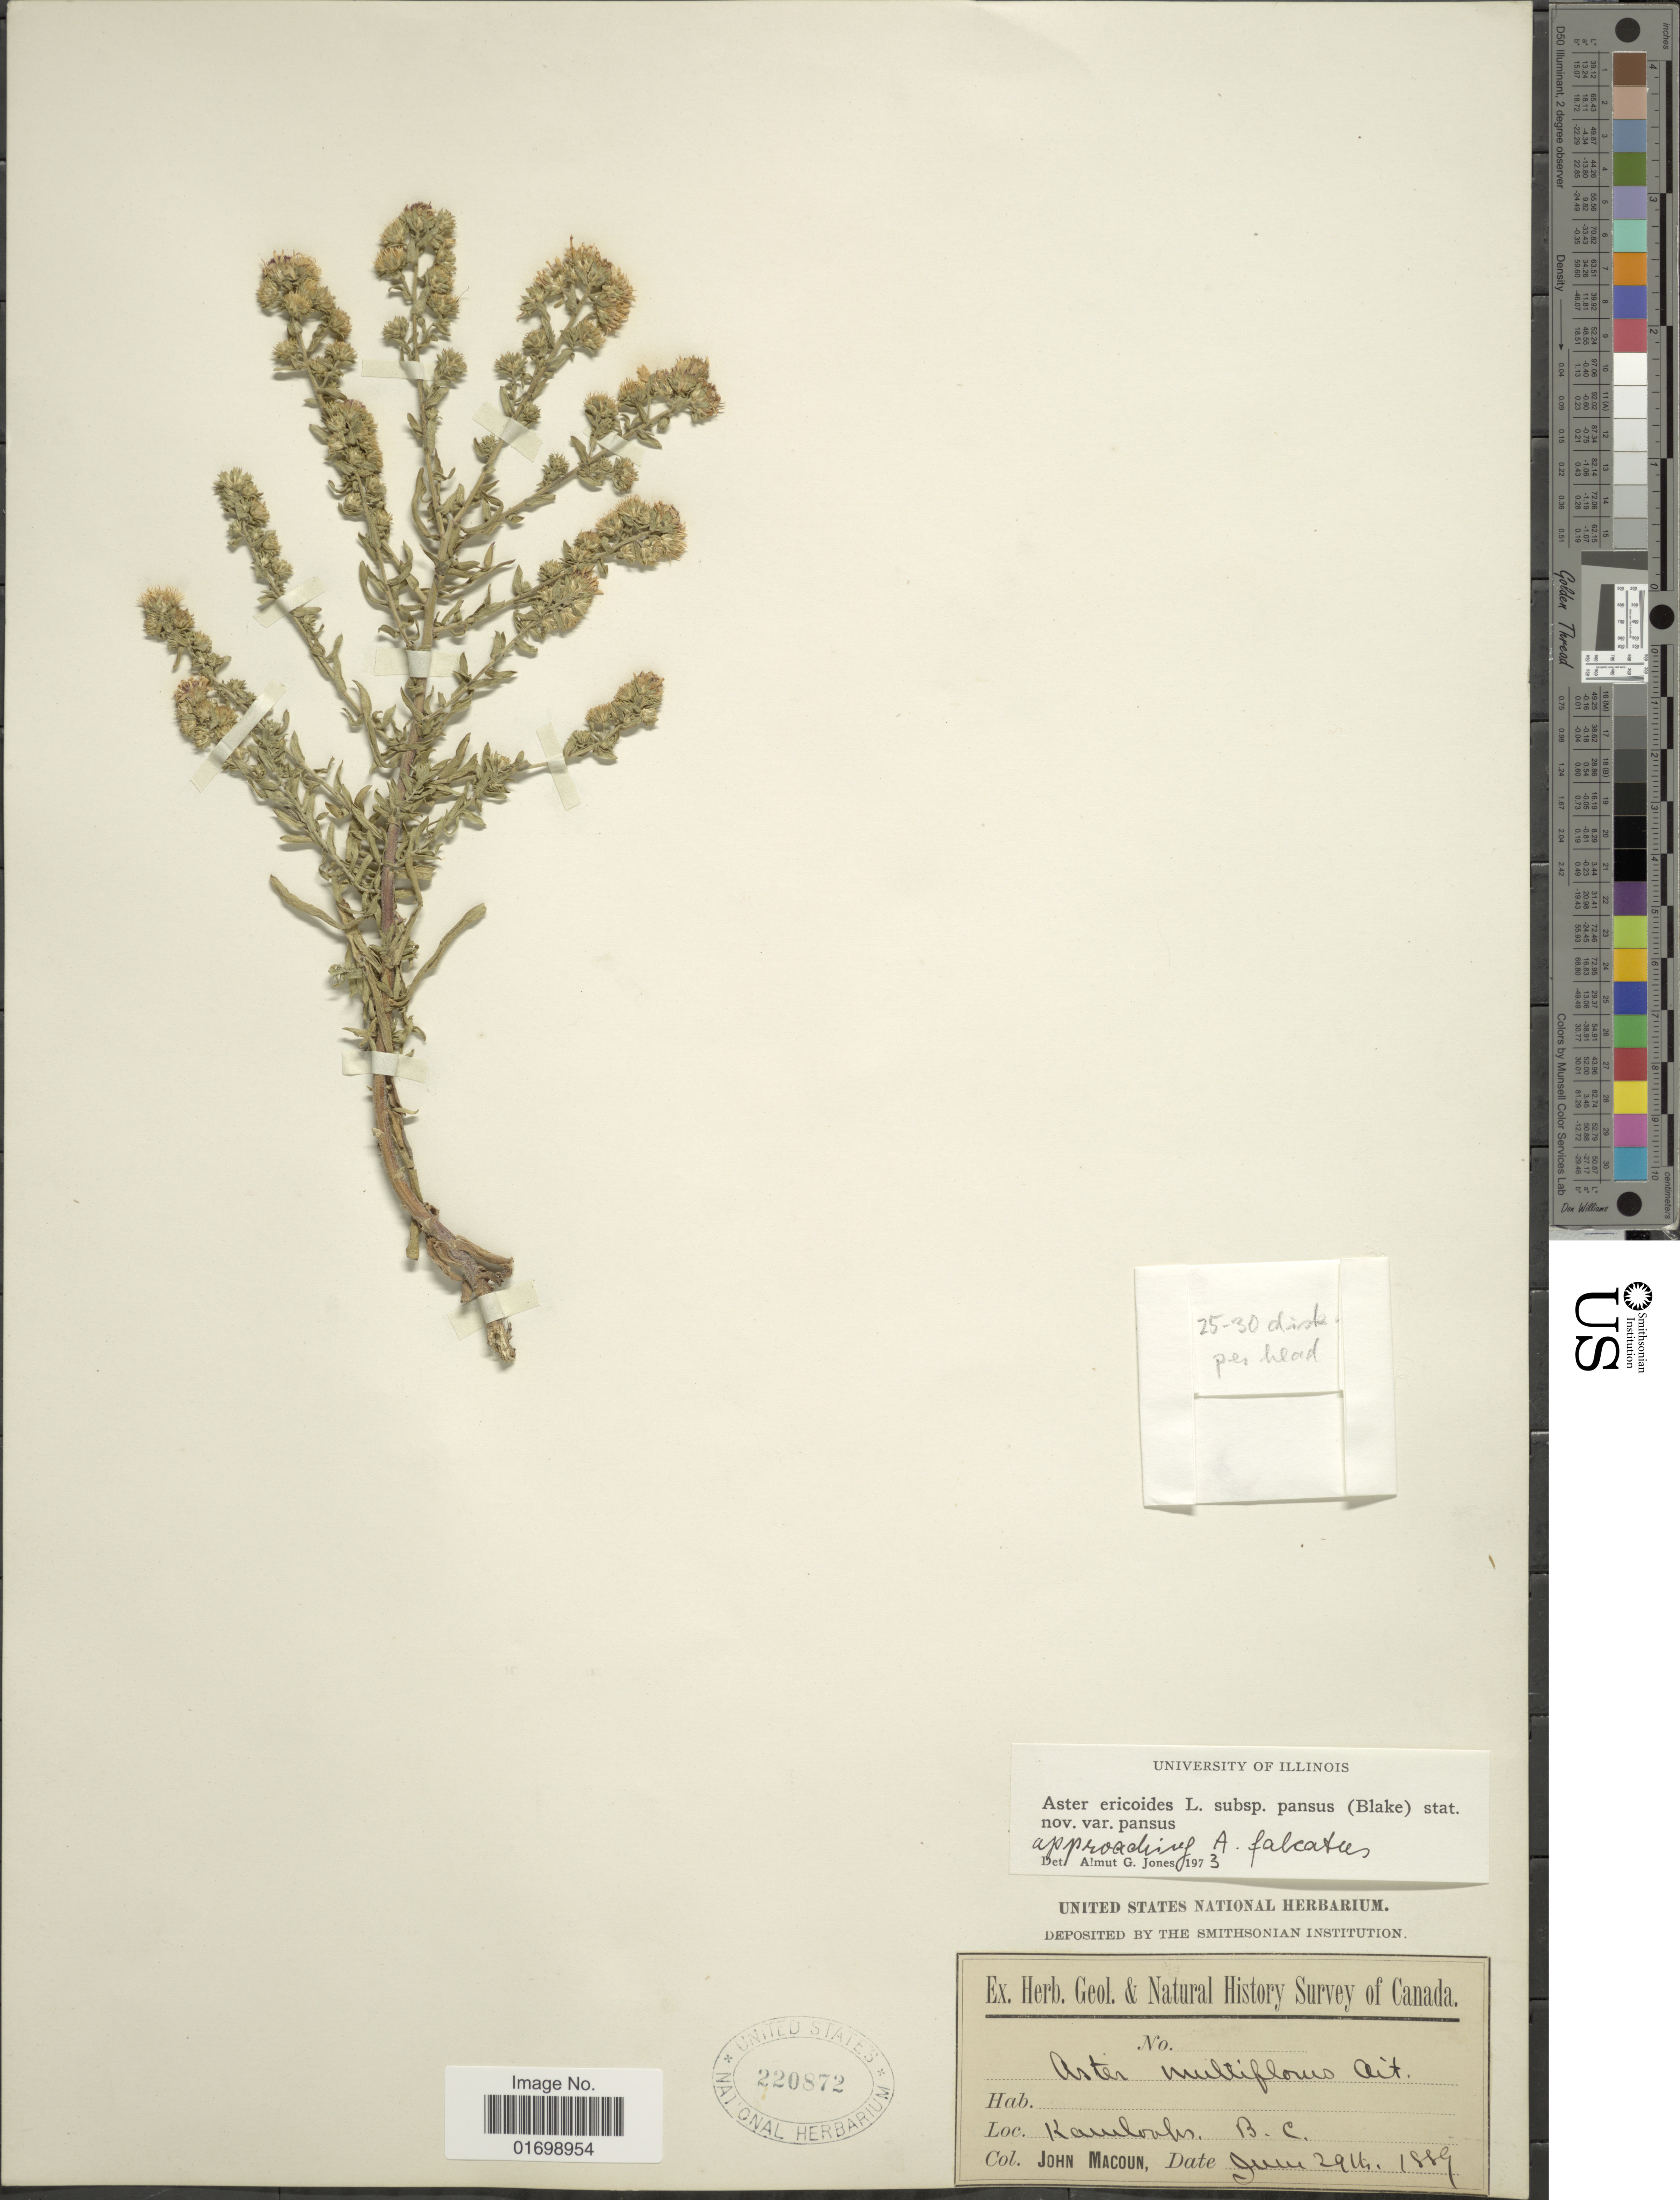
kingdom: Plantae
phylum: Tracheophyta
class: Magnoliopsida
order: Asterales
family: Asteraceae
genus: Symphyotrichum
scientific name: Symphyotrichum ericoides var. pansum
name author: (S.F. Blake) G.L. Nesom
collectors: J. Macoun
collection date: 1889-06-29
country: Canada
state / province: British Columbia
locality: Kamloops.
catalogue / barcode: US 220872